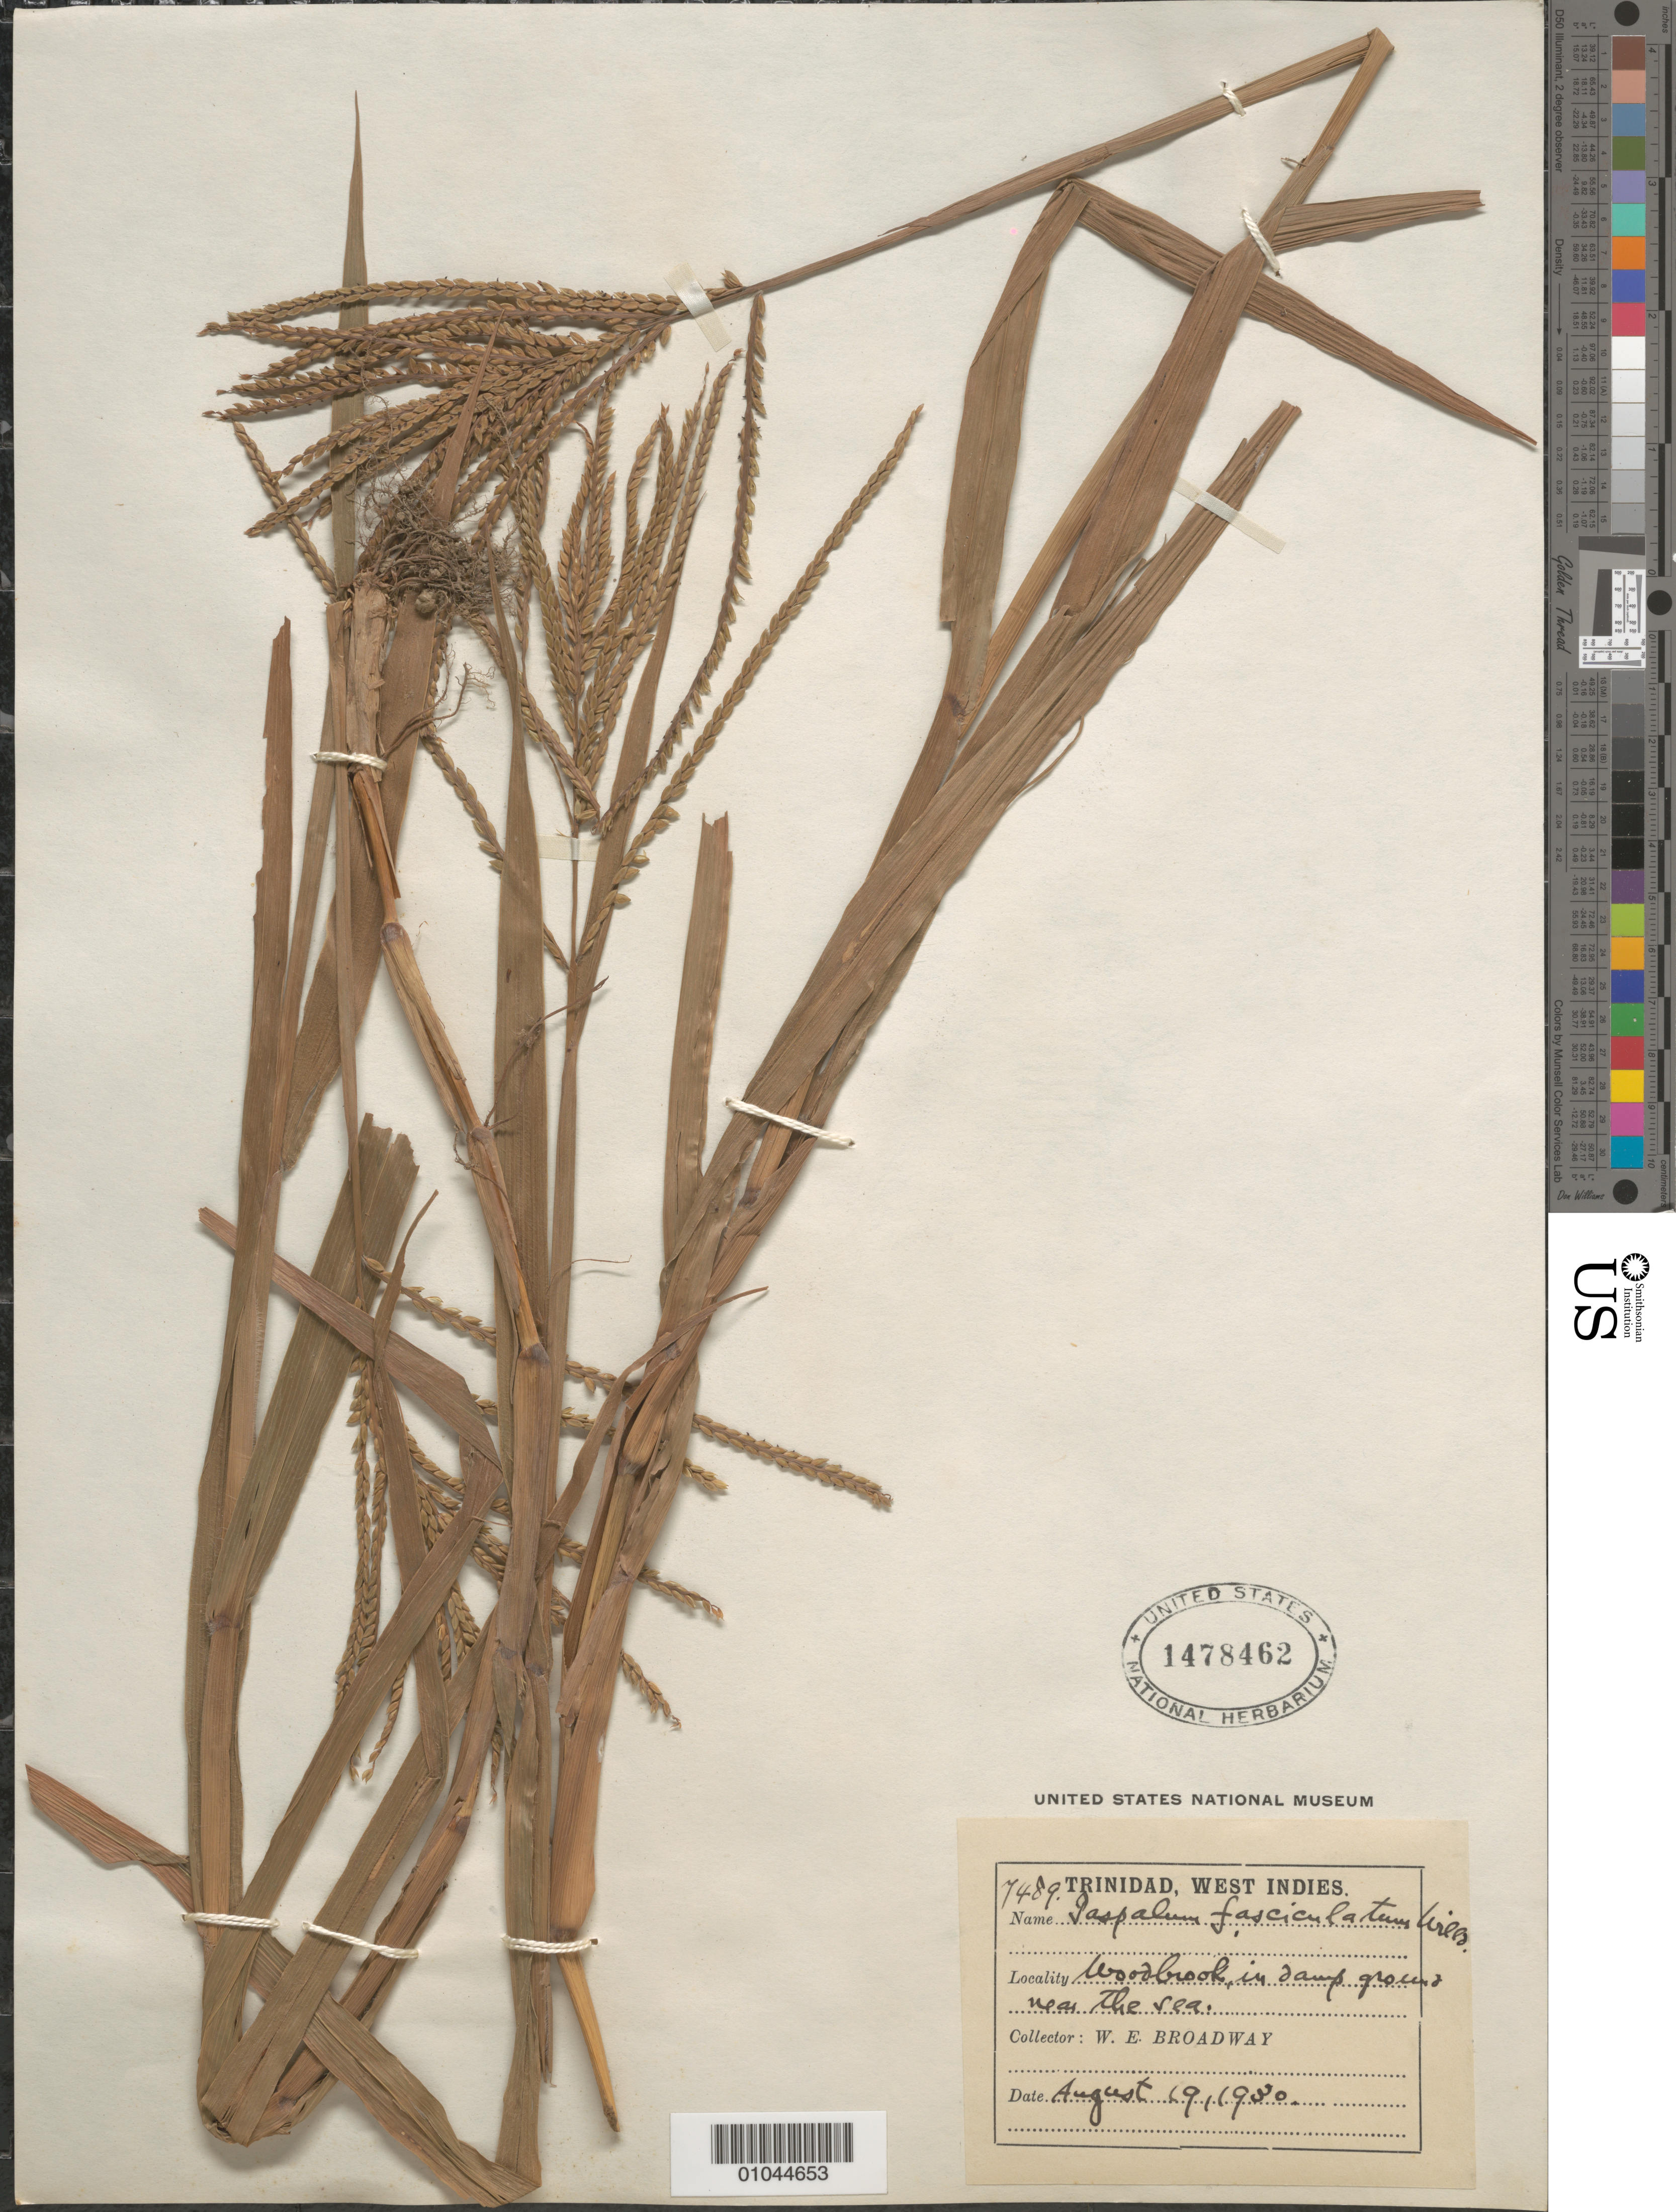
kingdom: Plantae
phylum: Tracheophyta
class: Liliopsida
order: Poales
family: Poaceae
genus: Paspalum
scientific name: Paspalum fasciculatum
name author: Willd. ex Flüggé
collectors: W. E. Broadway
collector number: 7489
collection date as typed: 19 Aug 1930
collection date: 1930-08-19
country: Trinidad and Tobago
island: Trinidad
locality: Woodbrook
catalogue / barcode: US 1478462